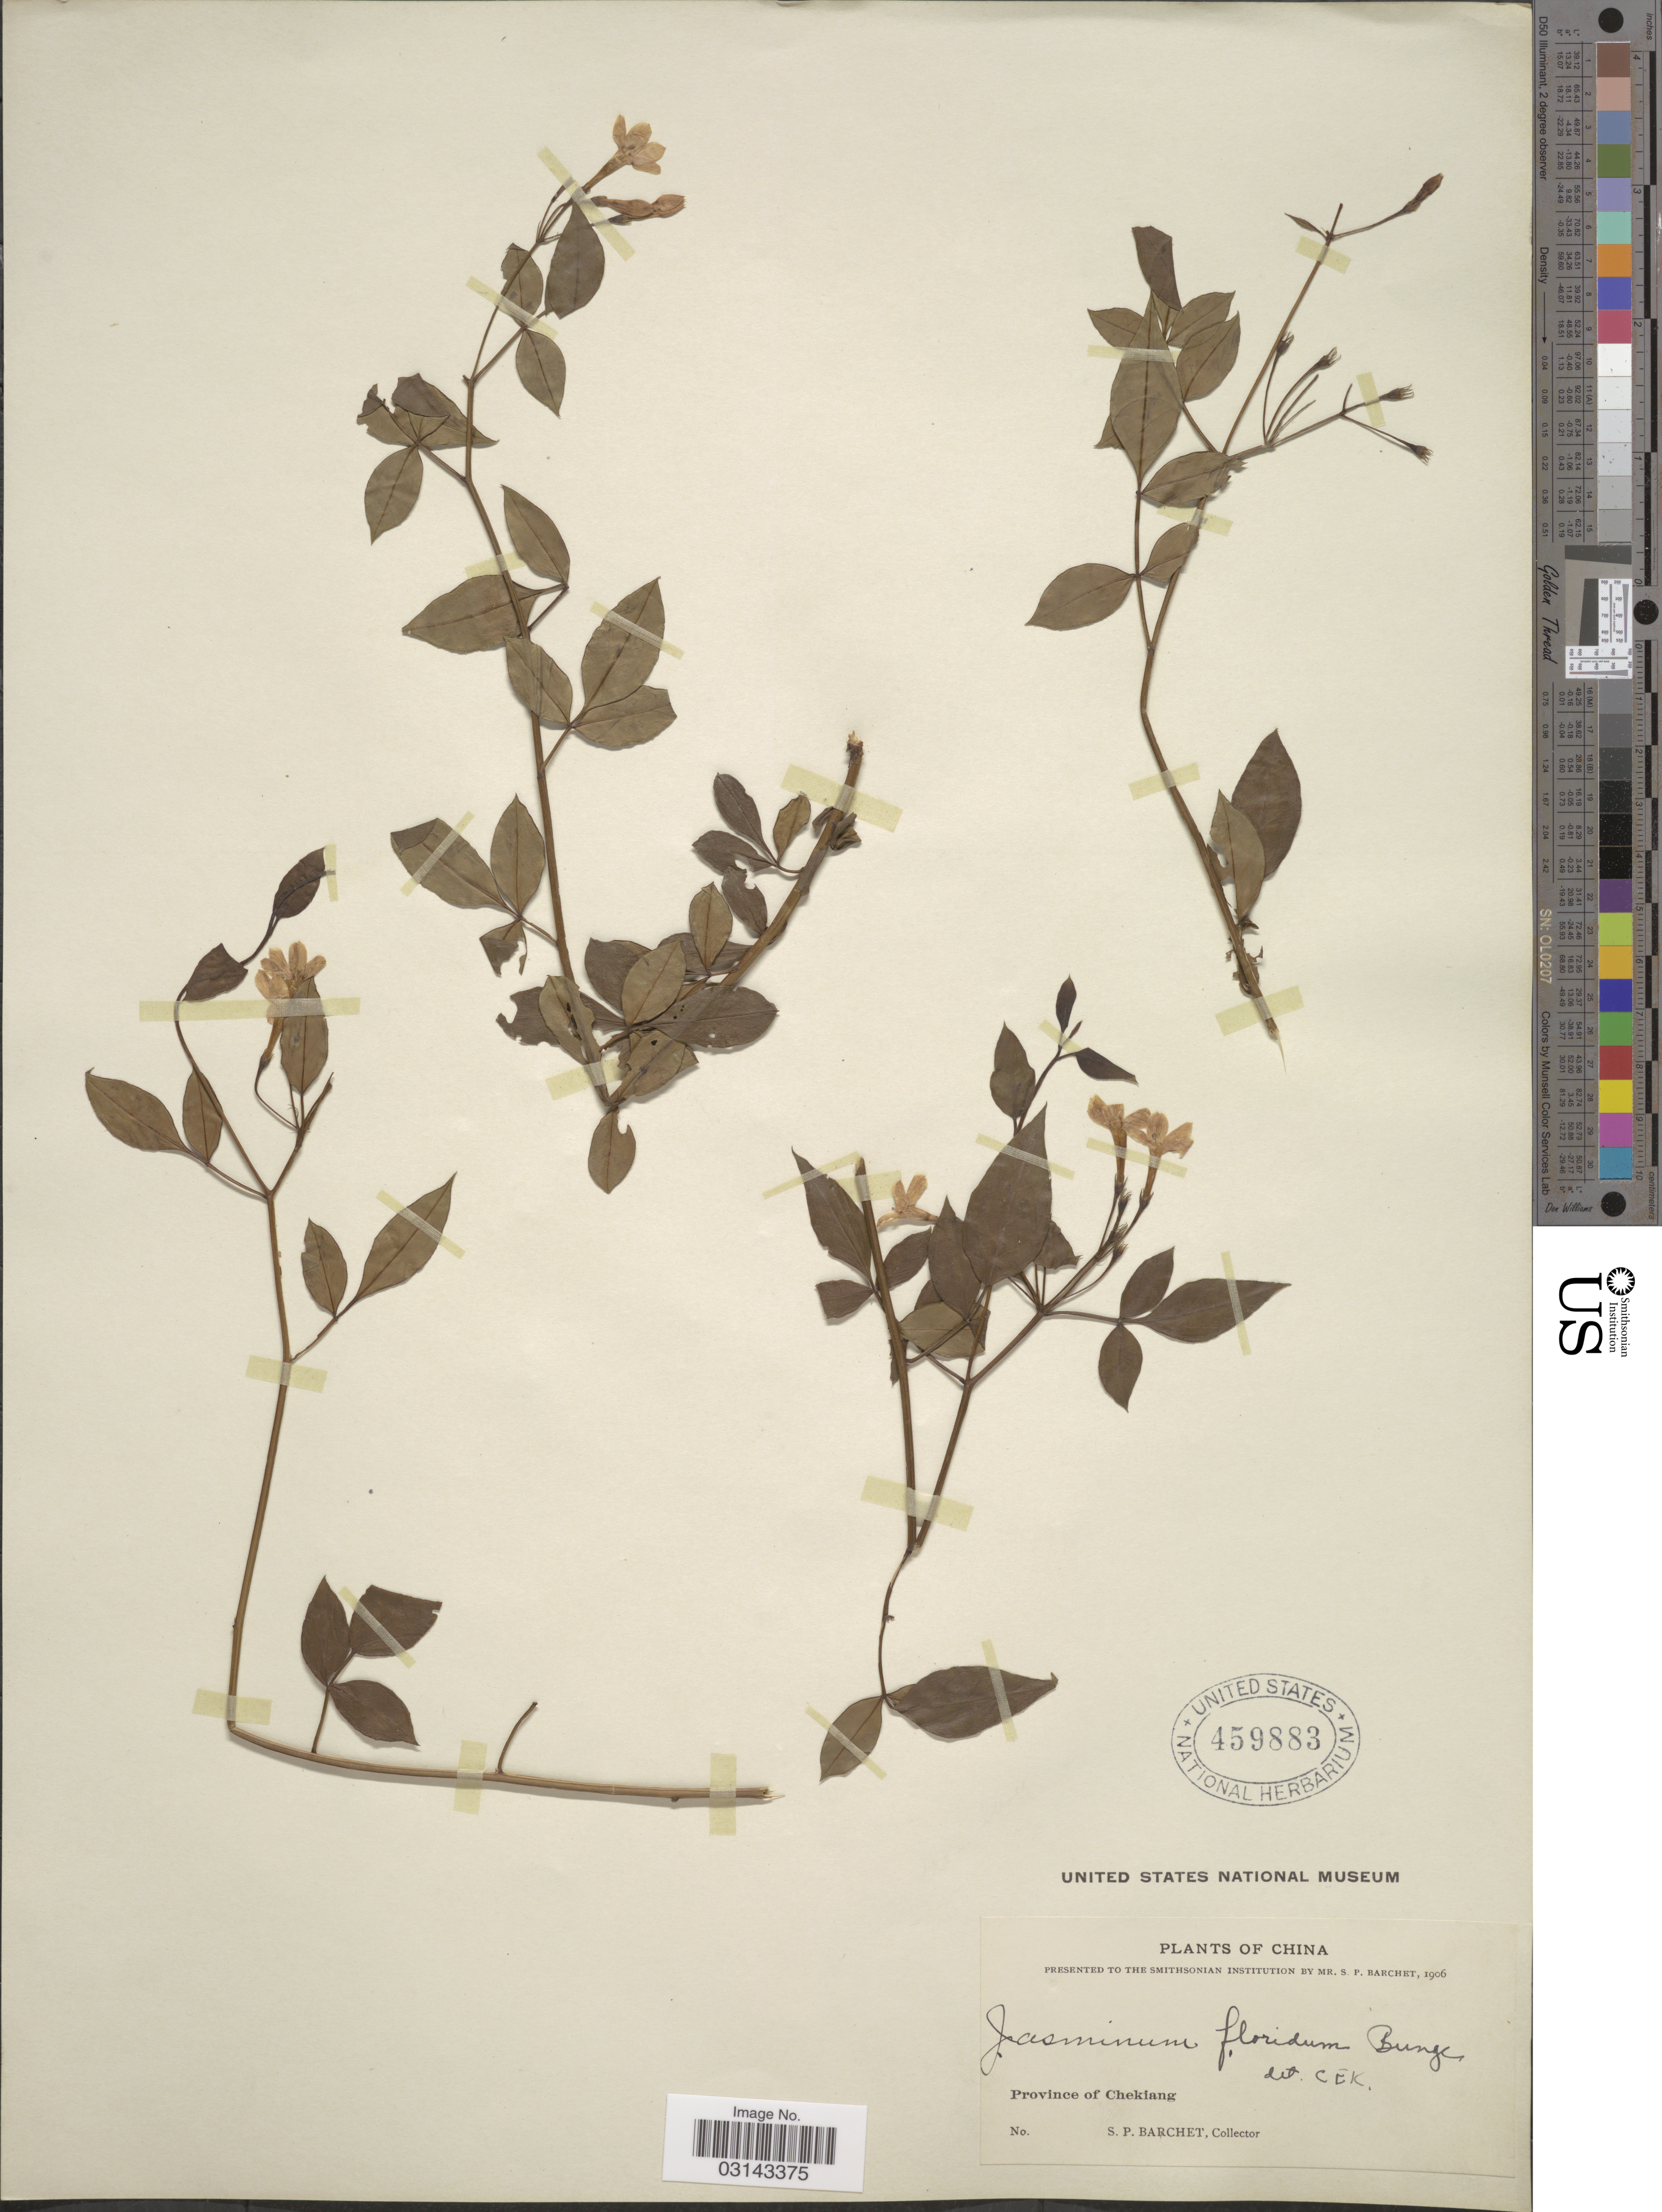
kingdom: Plantae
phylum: Tracheophyta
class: Magnoliopsida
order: Lamiales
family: Oleaceae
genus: Jasminum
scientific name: Jasminum floridum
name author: Bunge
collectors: S. P. Barchet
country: China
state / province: Zhejiang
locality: Province of Chekiang.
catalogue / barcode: US 459883